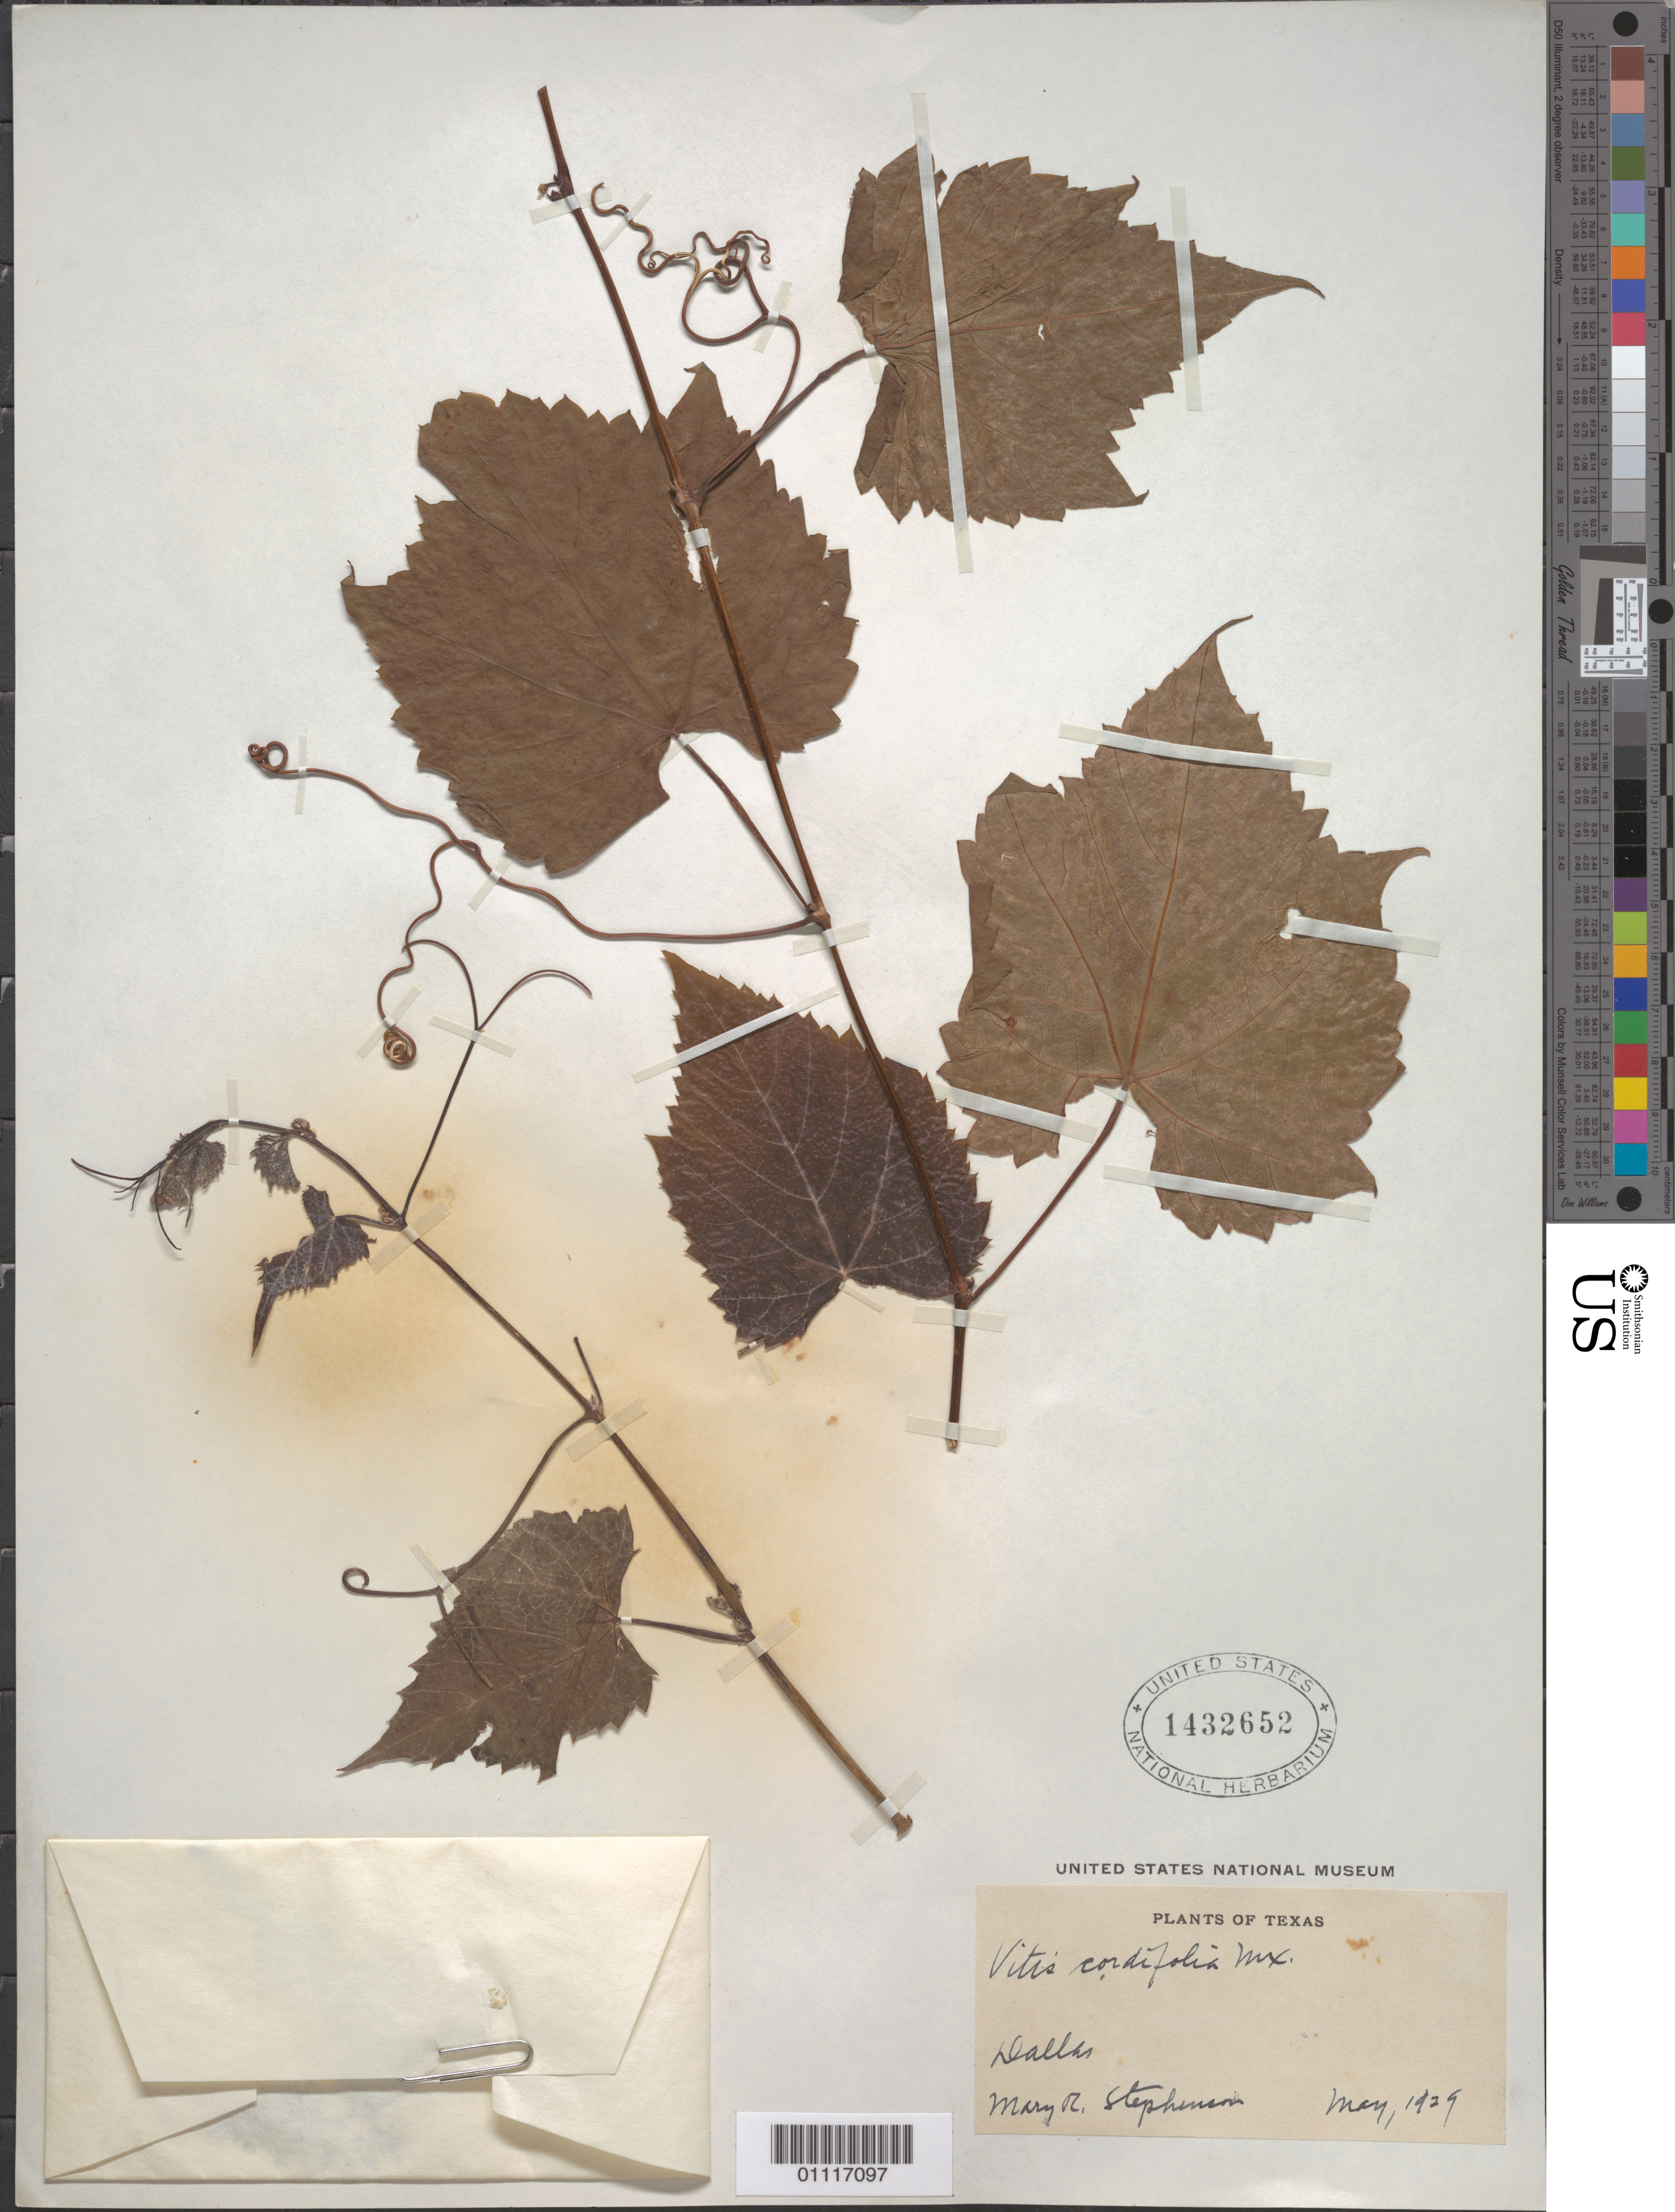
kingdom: Plantae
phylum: Tracheophyta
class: Magnoliopsida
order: Vitales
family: Vitaceae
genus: Vitis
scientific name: Vitis cordifolia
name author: Michx.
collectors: M. R. Stephenson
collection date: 1929-05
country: United States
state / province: Texas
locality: Dallas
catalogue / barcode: US 1432652